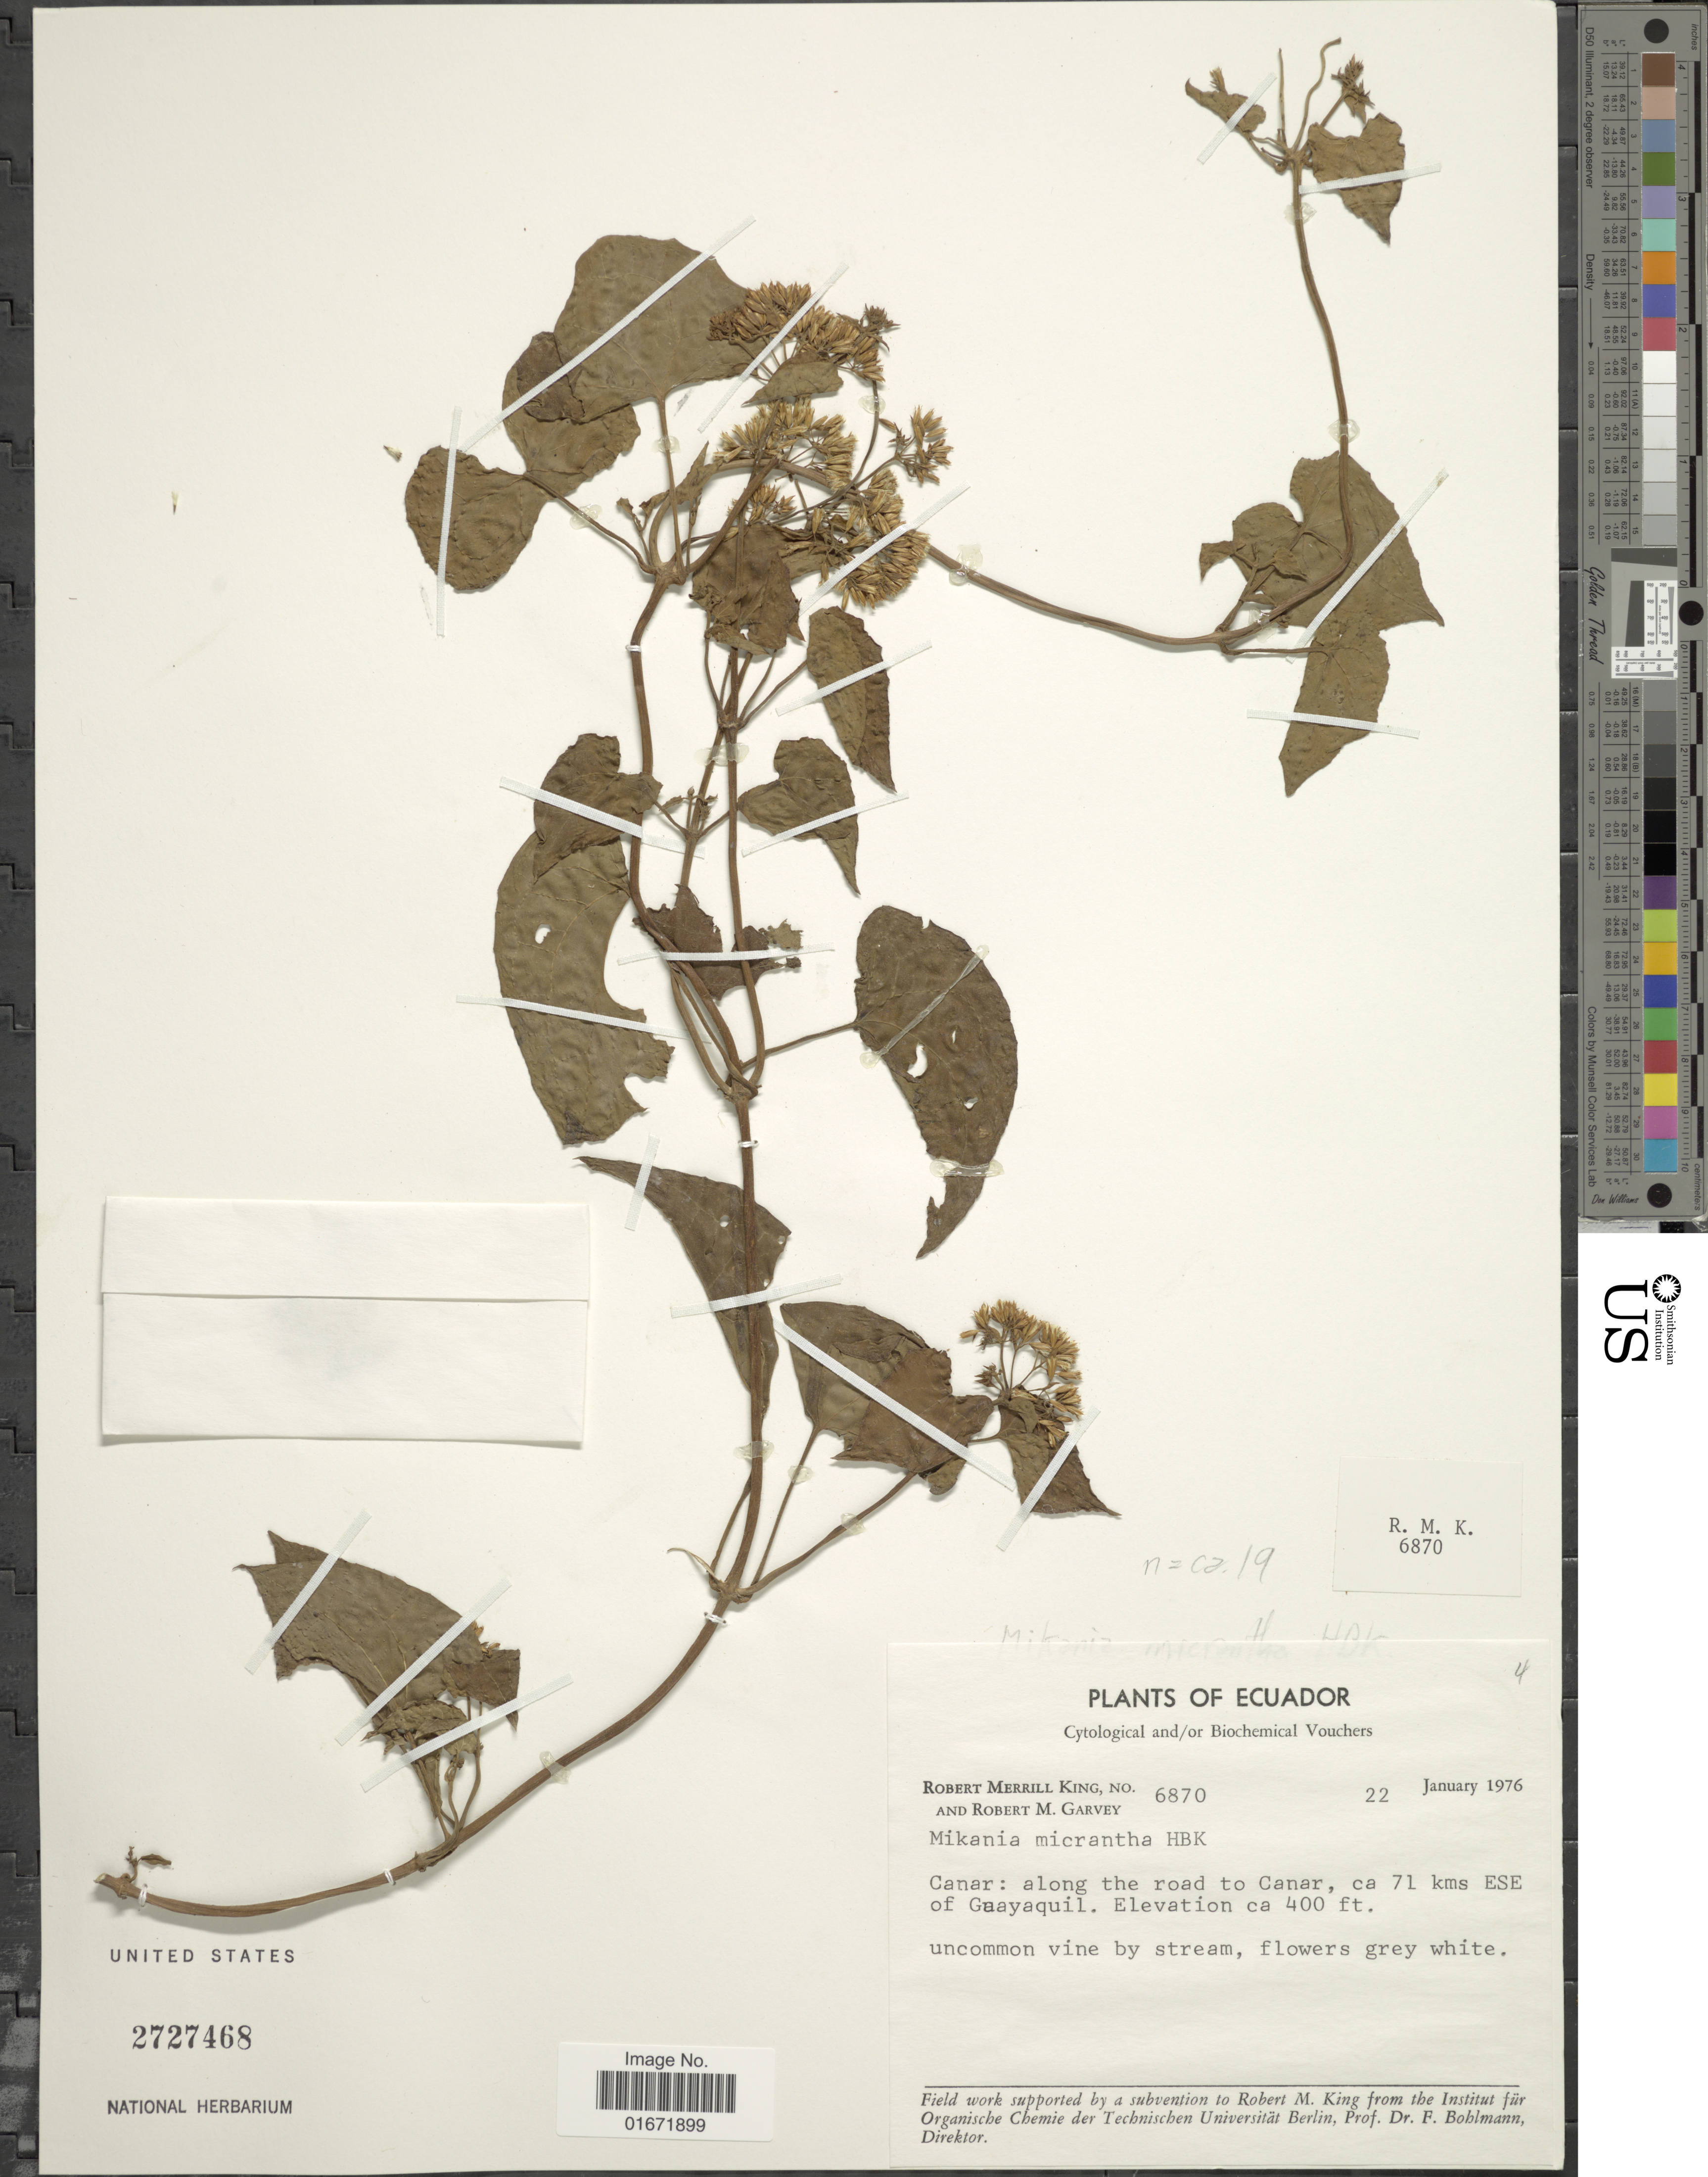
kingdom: Plantae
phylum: Tracheophyta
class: Magnoliopsida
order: Asterales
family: Asteraceae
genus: Mikania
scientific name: Mikania micrantha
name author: Kunth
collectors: R. M. King & R. Garvey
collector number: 6870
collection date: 1976-01-22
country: Ecuador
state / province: Cañar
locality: Canar: along the road to Canar, ca 71 kms ESE of Guayaquil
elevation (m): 122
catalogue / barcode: US 2727468